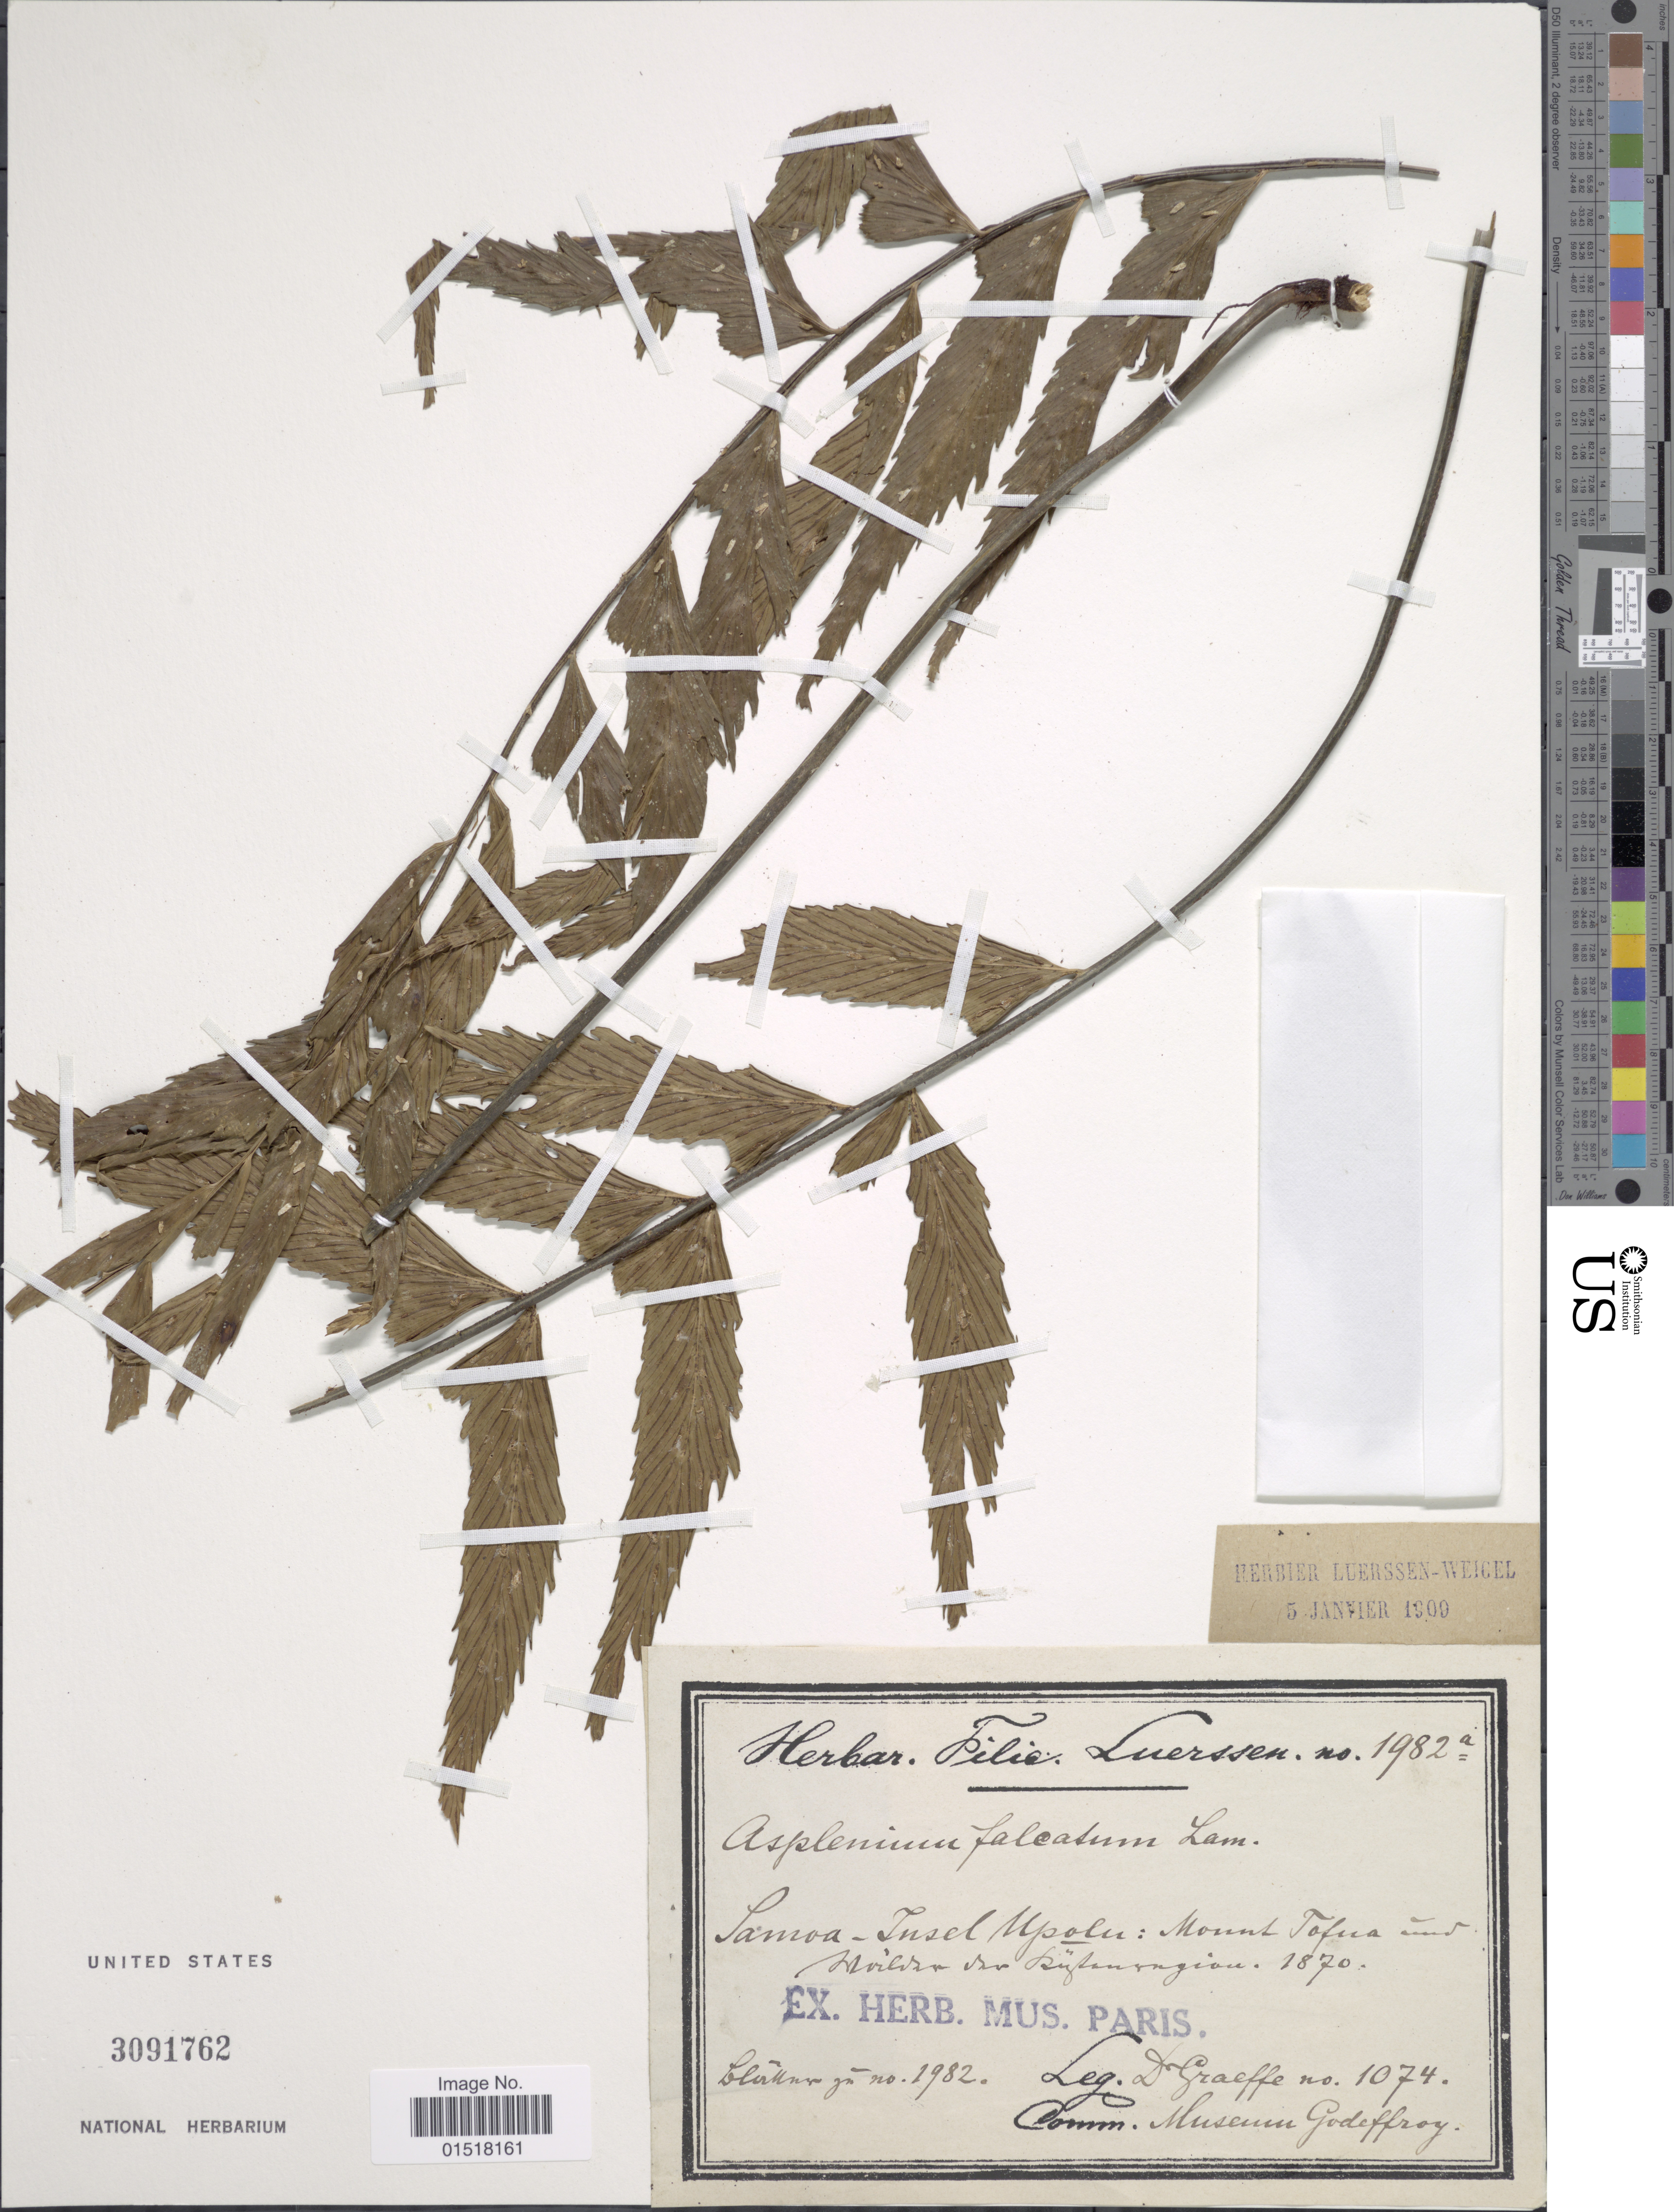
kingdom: Plantae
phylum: Tracheophyta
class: Polypodiopsida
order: Polypodiales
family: Aspleniaceae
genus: Asplenium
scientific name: Asplenium polyodon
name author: G. Forst.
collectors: Graeffe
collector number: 1074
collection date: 1870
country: Samoa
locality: Samoa-Insel Upolu: Mount Tofua und [illegible text]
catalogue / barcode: US 3091762